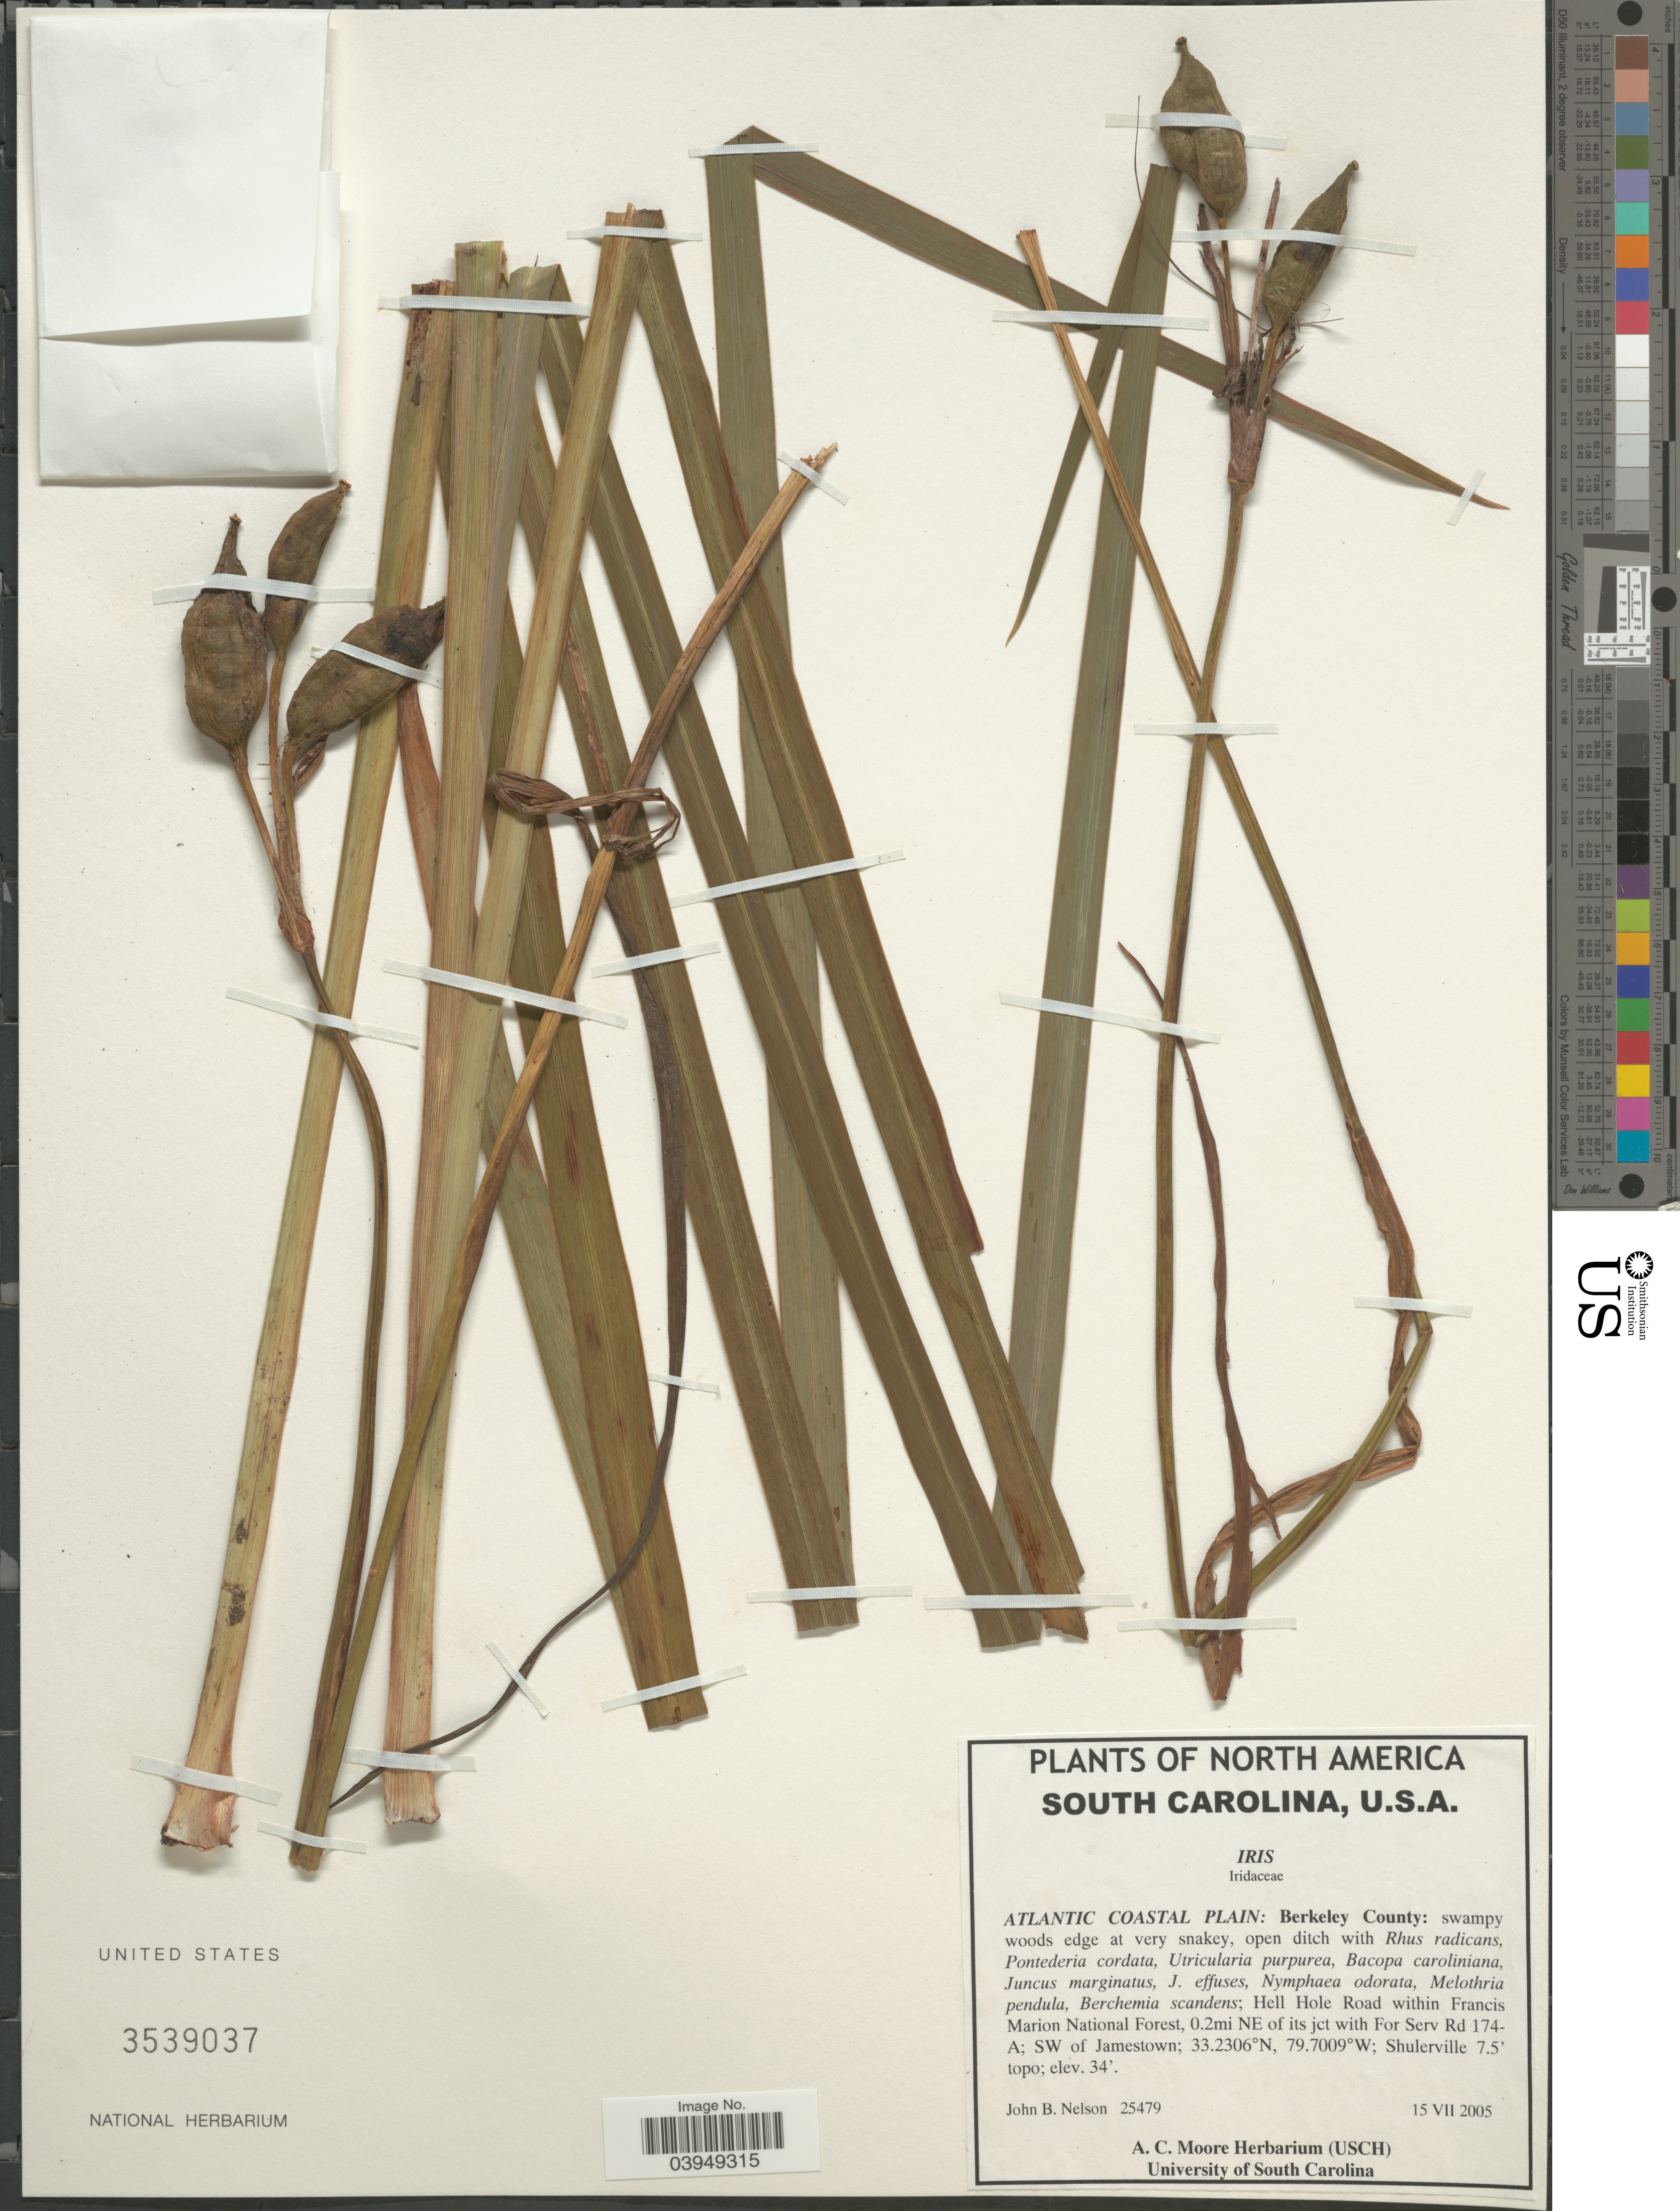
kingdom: Plantae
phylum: Tracheophyta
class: Liliopsida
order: Asparagales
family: Iridaceae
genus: Iris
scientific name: Iris sp.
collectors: J. B. Nelson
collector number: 25479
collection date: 2005-07-15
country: United States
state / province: South Carolina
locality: Atlantic Coastal Plain: Berkeley County: Hell Hole Road within Francis Marion National Forest, 0.2mi NE of its jct with For Serv Rd 174-A; SW of Jamestown; Shulerville 7.5' topo.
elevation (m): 10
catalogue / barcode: US 3539037